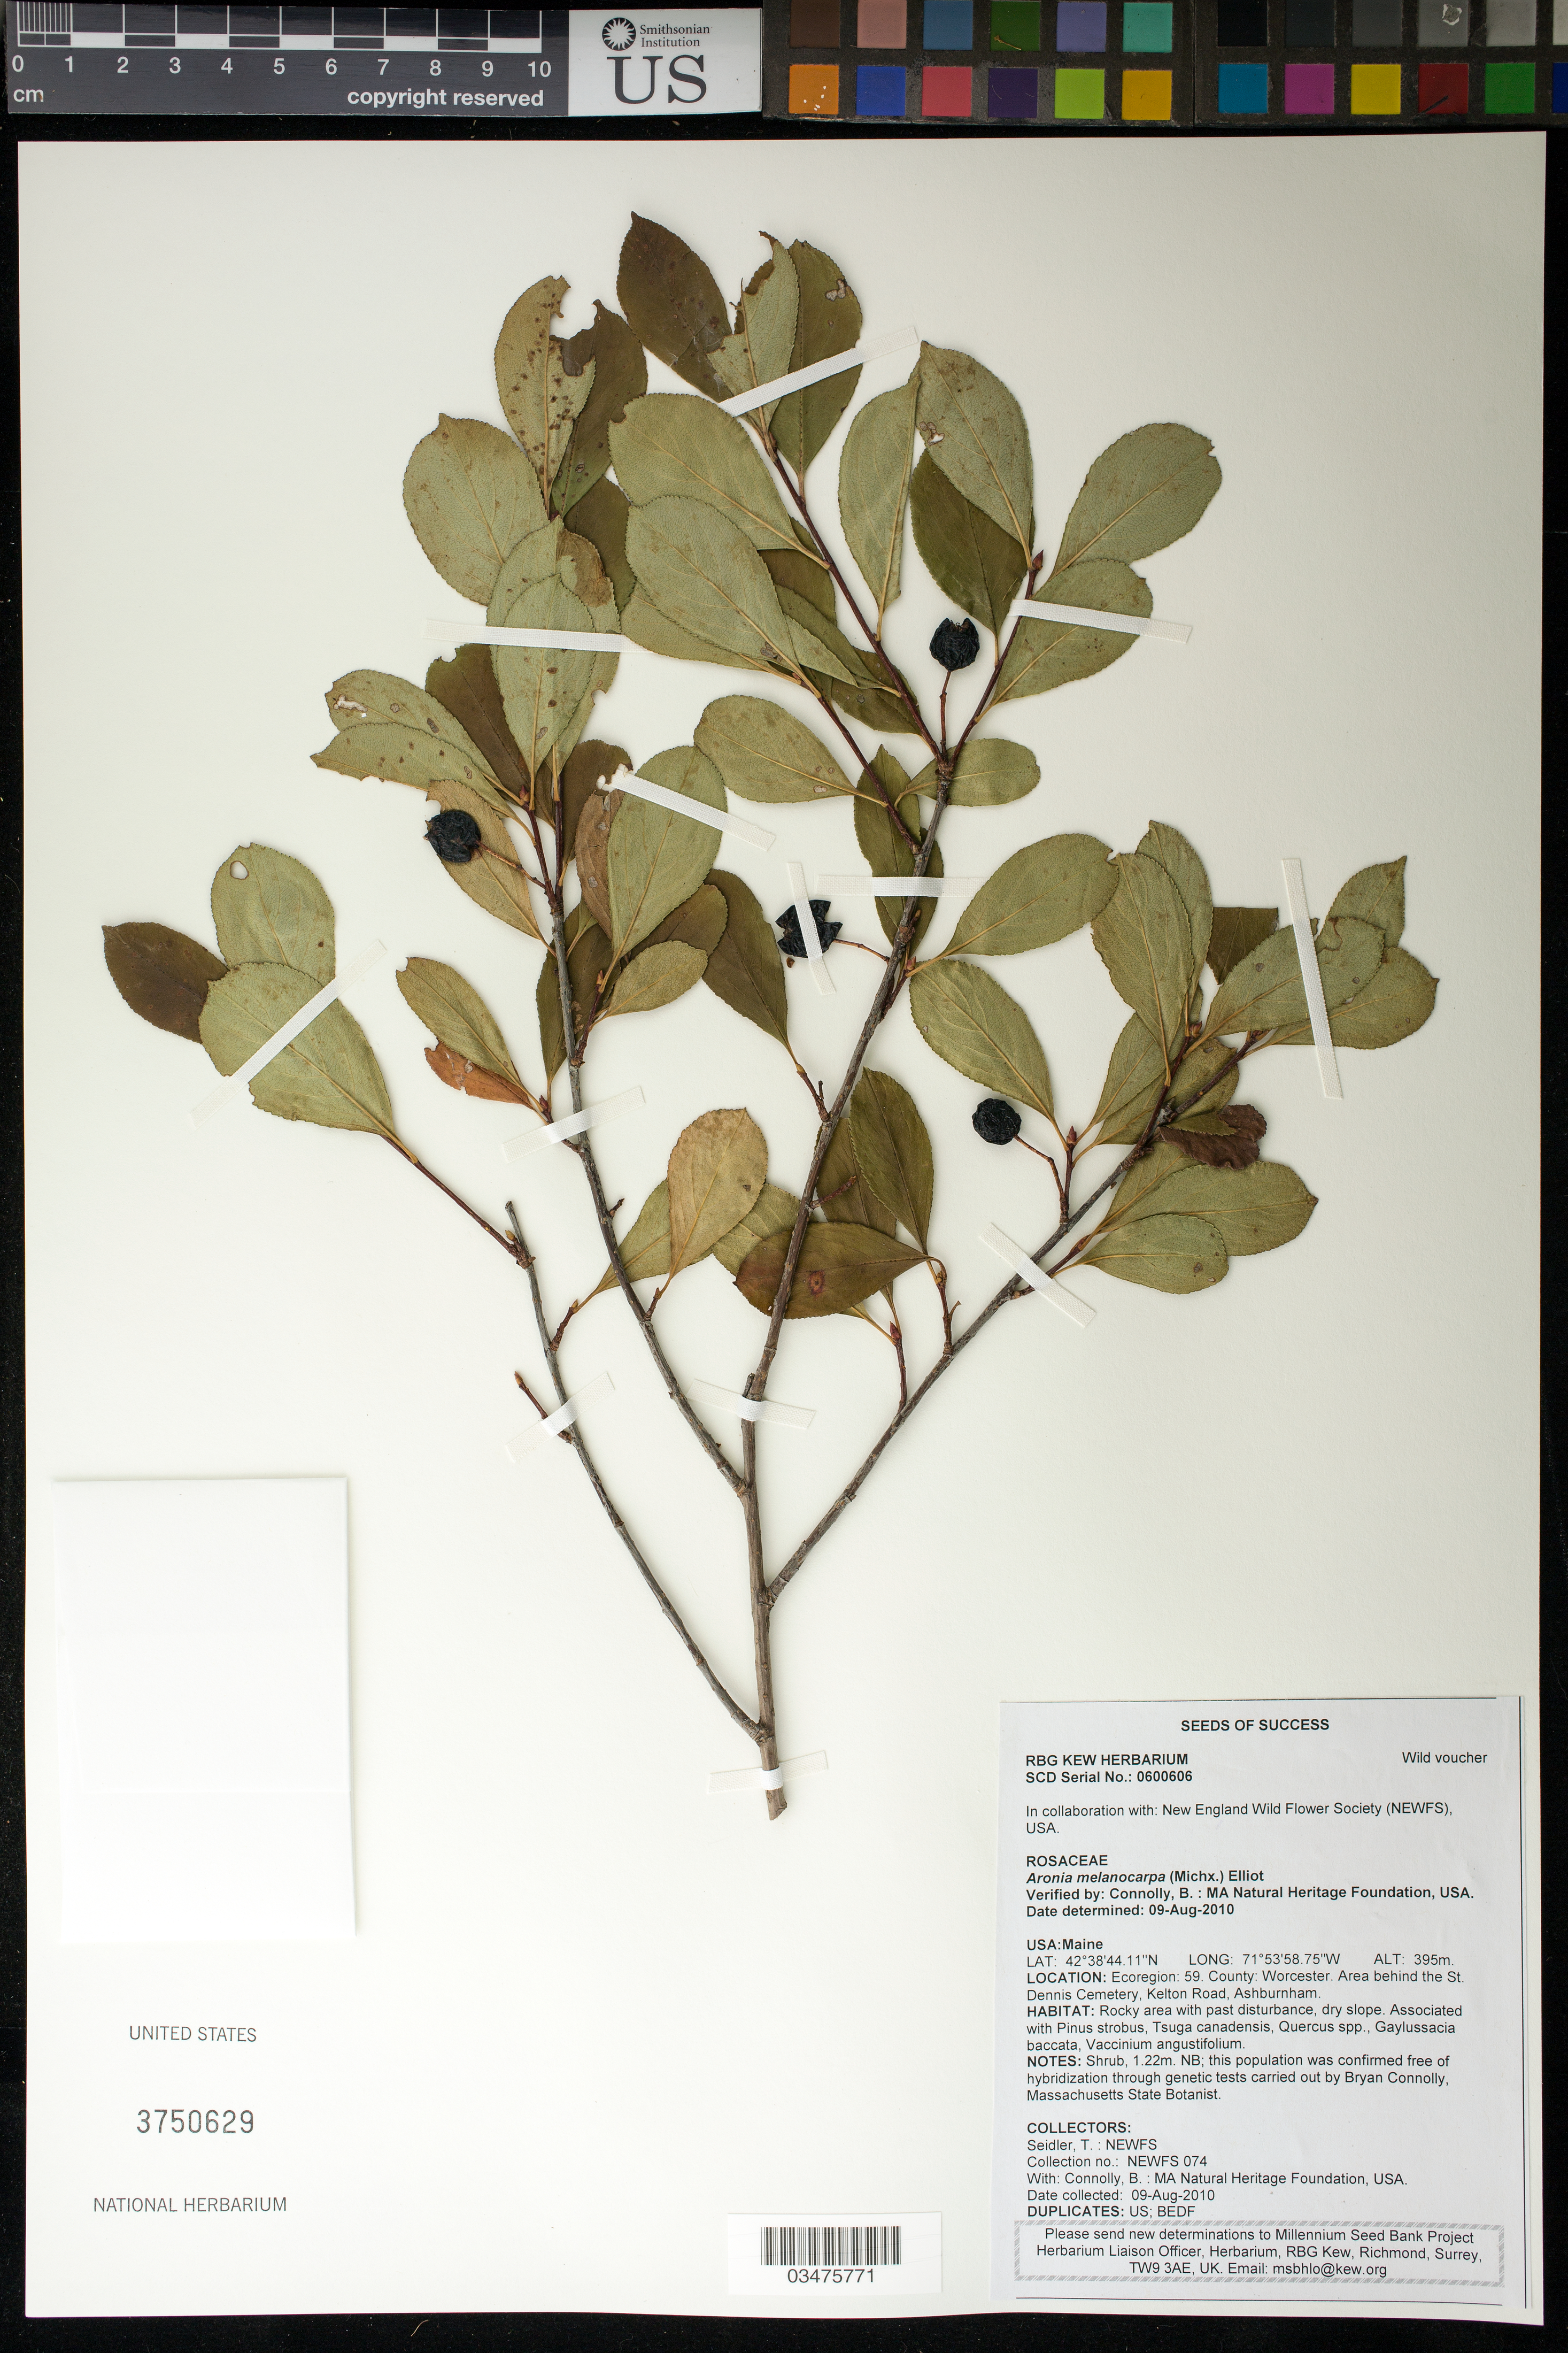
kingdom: Plantae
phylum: Tracheophyta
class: Magnoliopsida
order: Rosales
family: Rosaceae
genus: Aronia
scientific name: Aronia melanocarpa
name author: (Michx.) Elliott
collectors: T. Seidler & B. Connolly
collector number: NEWFS 074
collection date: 2010-08-09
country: United States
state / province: Maine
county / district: Worcester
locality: Area behind the St. Dennis Cemetery, Kelton Road, Ashburnham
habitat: Rocky area with past disturbance, dry slope.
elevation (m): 395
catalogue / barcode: US 3750629